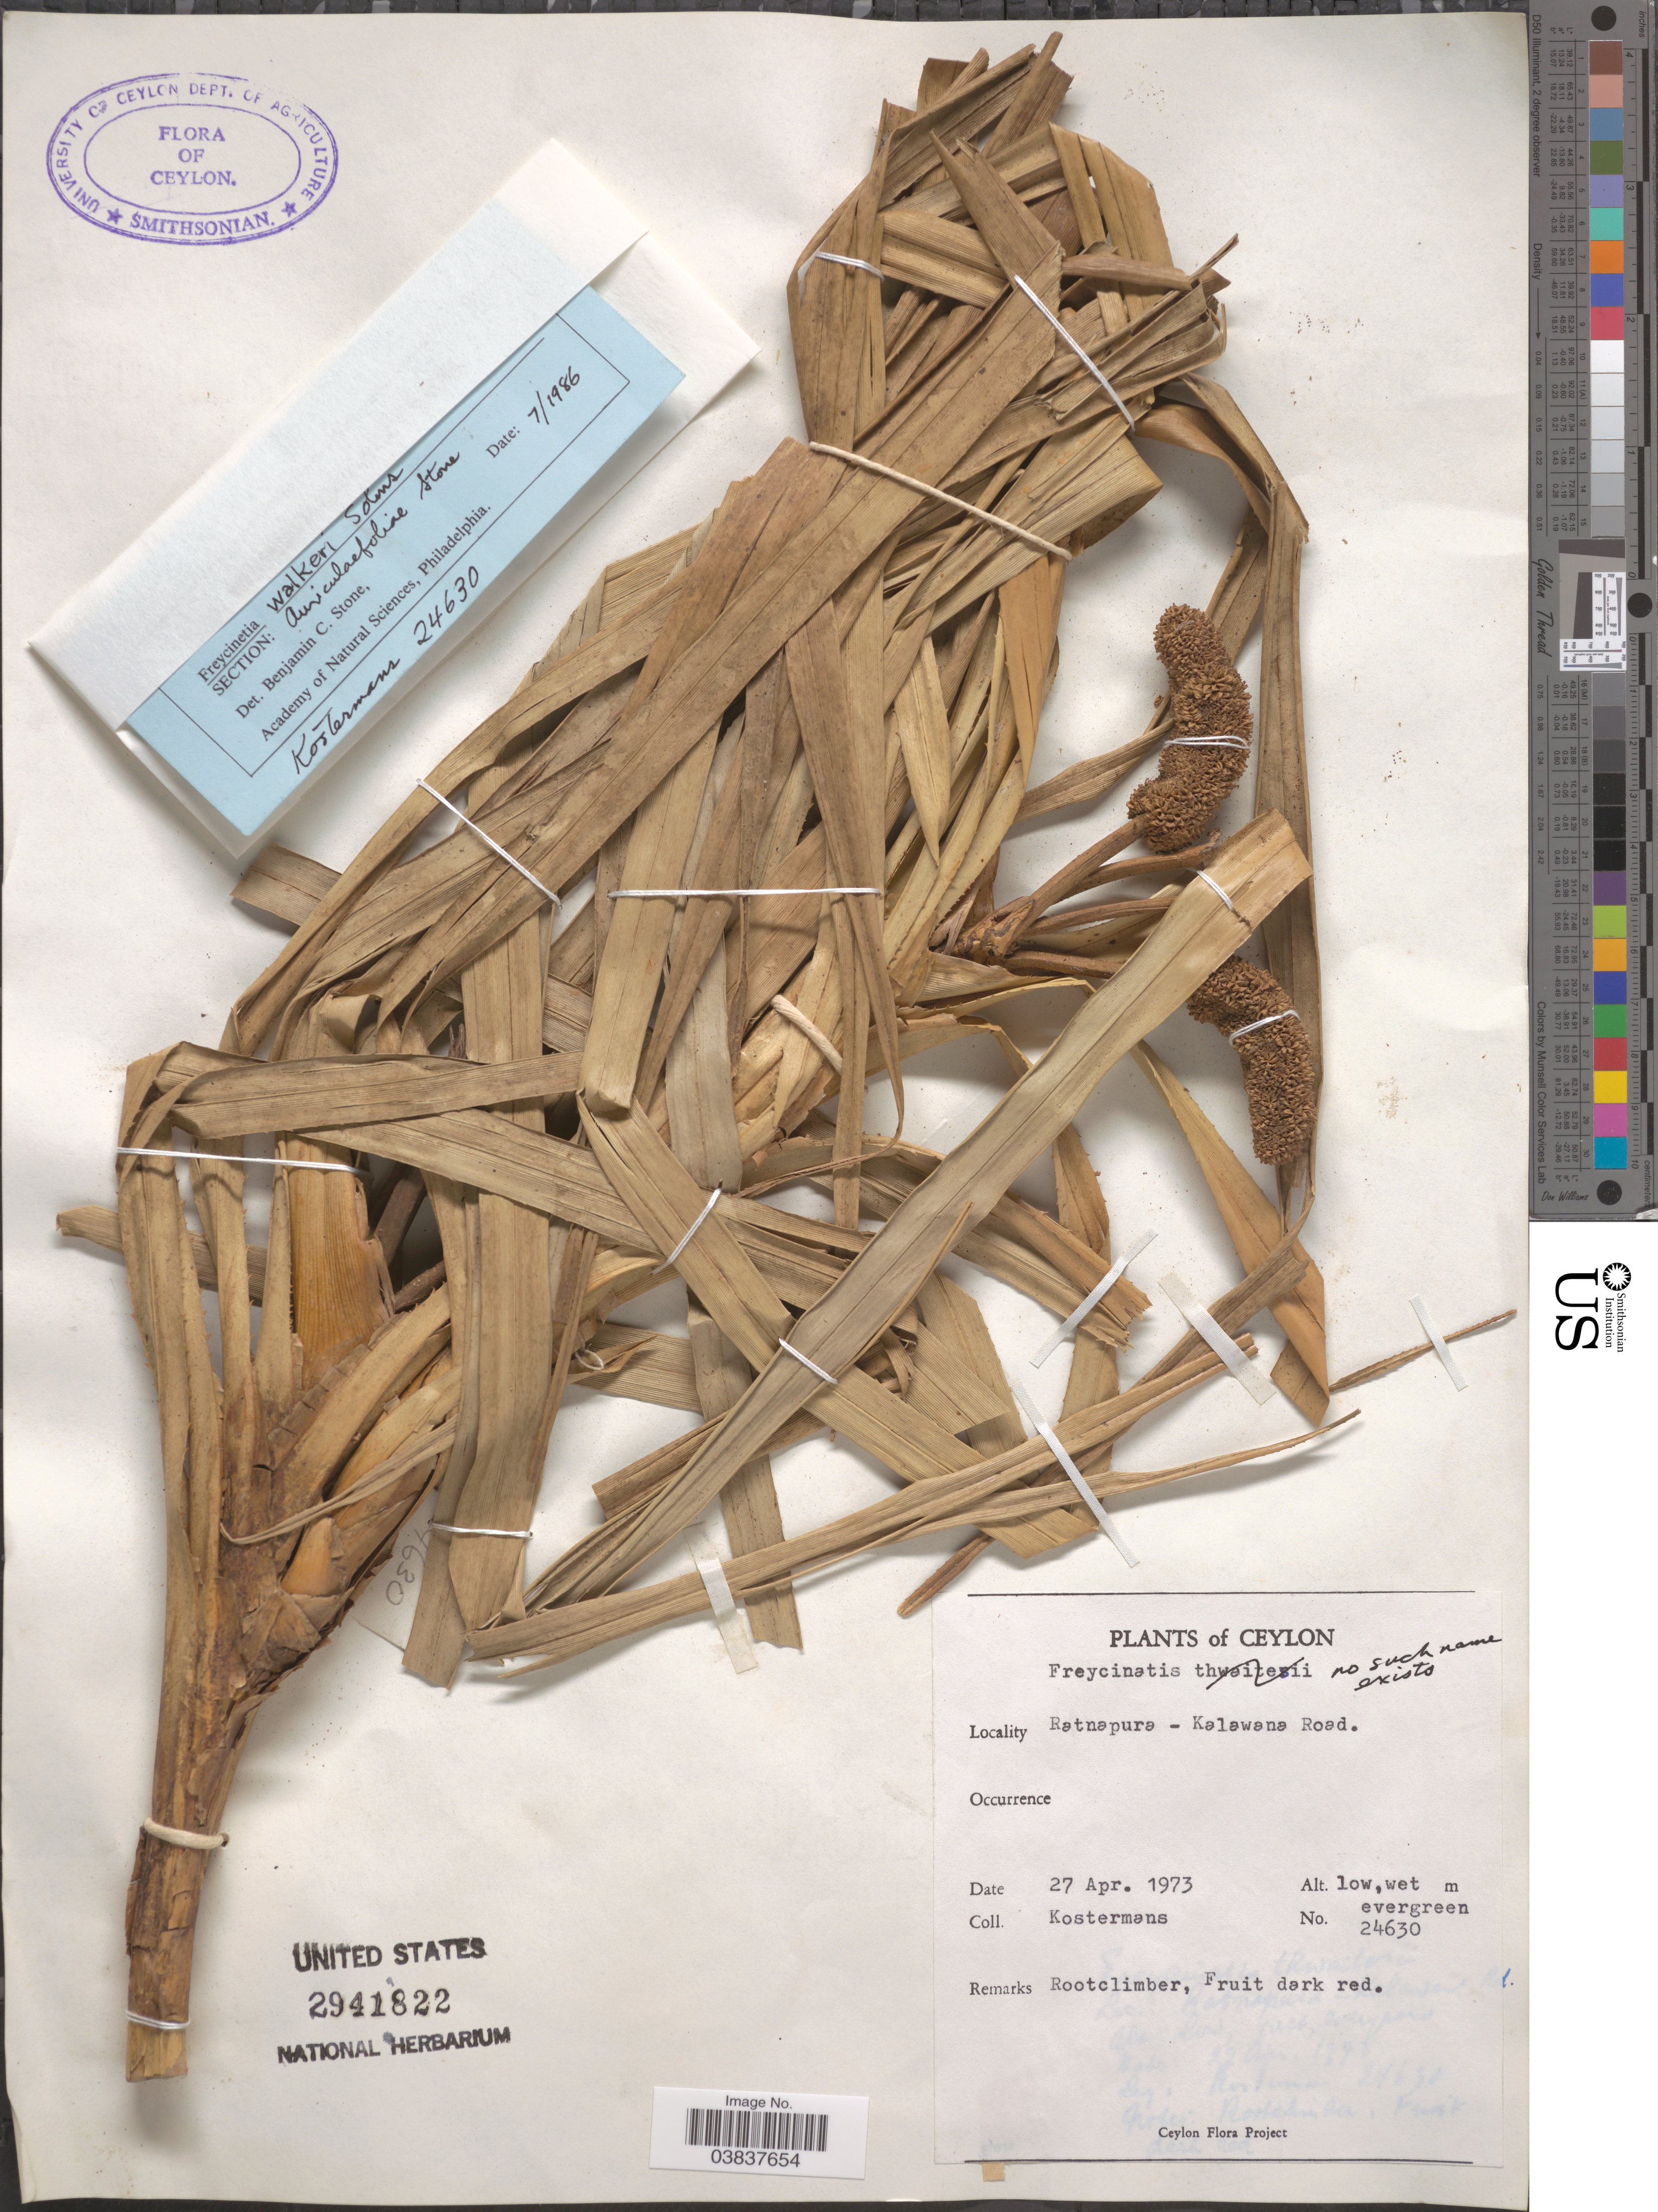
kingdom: Plantae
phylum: Tracheophyta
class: Liliopsida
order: Pandanales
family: Pandanaceae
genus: Freycinetia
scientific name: Freycinetia walkeri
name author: Solms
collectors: Kostermans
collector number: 24630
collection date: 1973-04-27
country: Sri Lanka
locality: Ceylon. Ratnapura - Kalawana Road.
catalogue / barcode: US 2941822